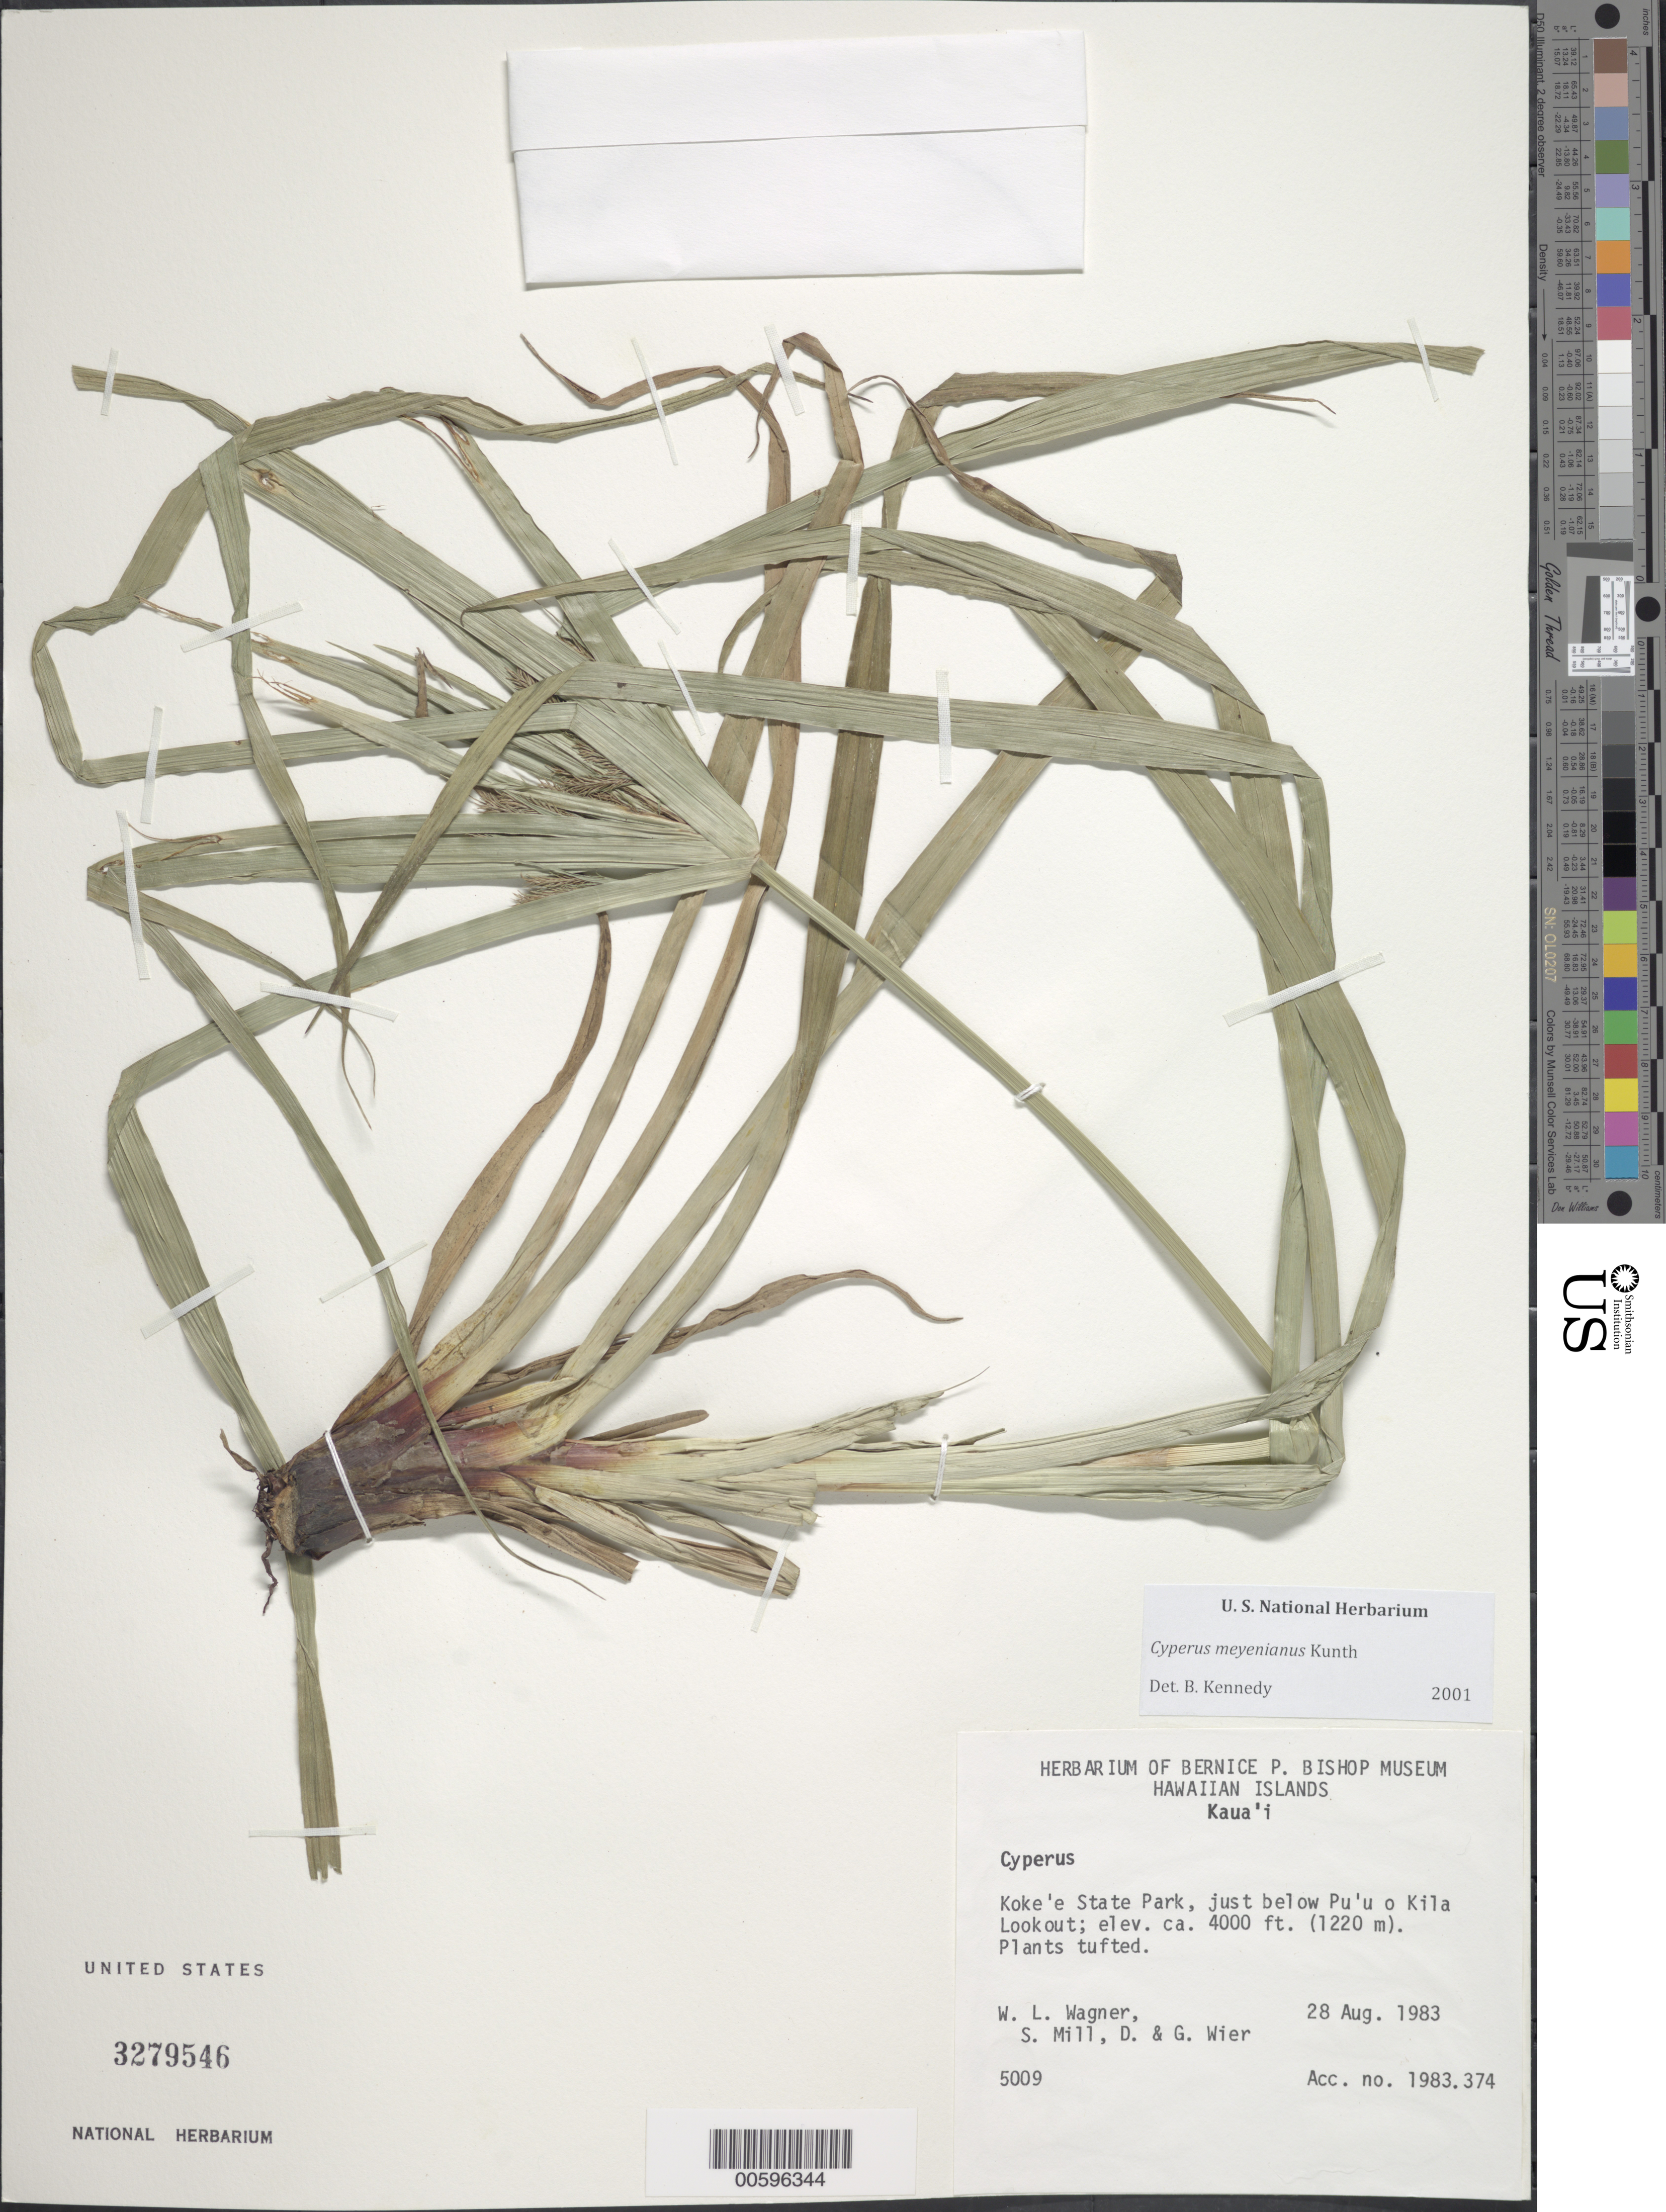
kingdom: Plantae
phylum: Tracheophyta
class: Liliopsida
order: Poales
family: Cyperaceae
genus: Cyperus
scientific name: Cyperus meyenianus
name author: Kunth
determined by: Kennedy, B.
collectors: W. L. Wagner, S. W. Miller, D. Wier & G. Wier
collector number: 5009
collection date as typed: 28 Aug 1983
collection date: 1983-08-28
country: United States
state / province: Hawaii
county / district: Kauai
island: Kaua'i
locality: Koke'e State Park, just below Pu'u o Kila Lookout.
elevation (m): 1220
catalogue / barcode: US 3279546